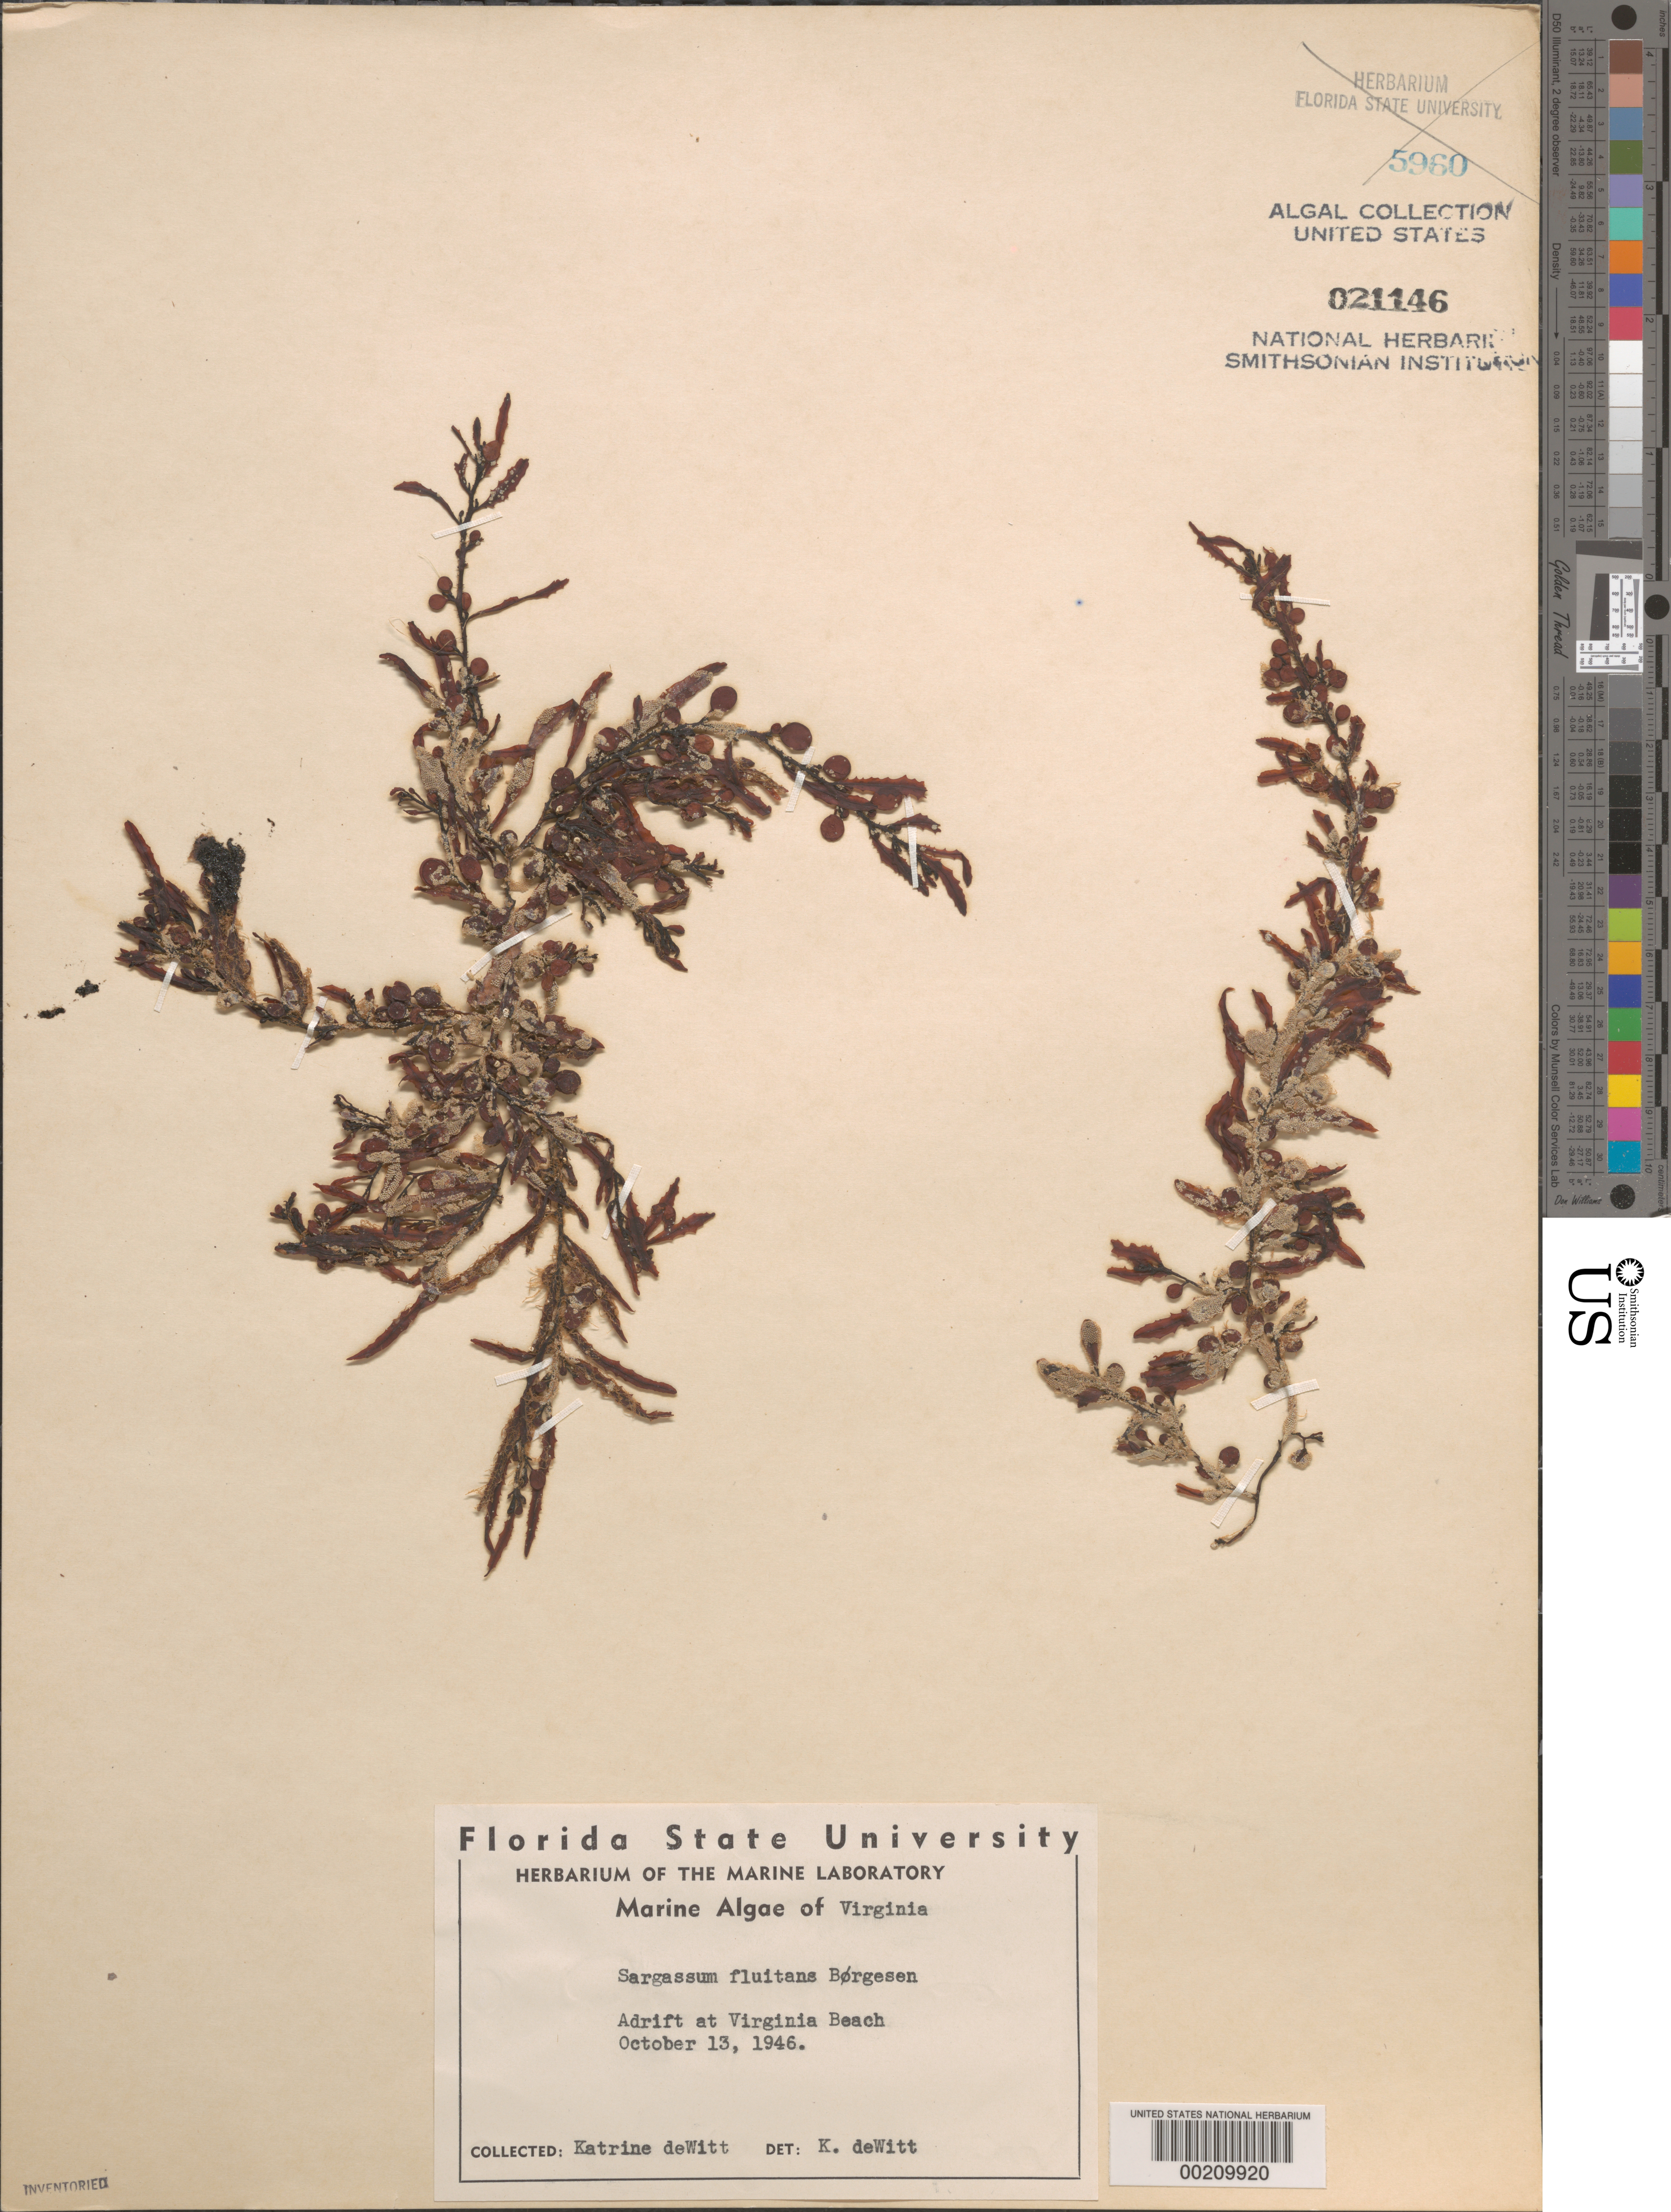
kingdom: Chromista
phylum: Ochrophyta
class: Phaeophyceae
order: Fucales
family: Sargassaceae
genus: Sargassum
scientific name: Sargassum fluitans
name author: (Børgesen) Børgesen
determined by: deWitt, K.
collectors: K. deWitt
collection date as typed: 13 Oct 1946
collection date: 1946-10-13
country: United States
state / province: Virginia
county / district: City of Virginia Beach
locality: Virginia Beach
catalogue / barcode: US 21146